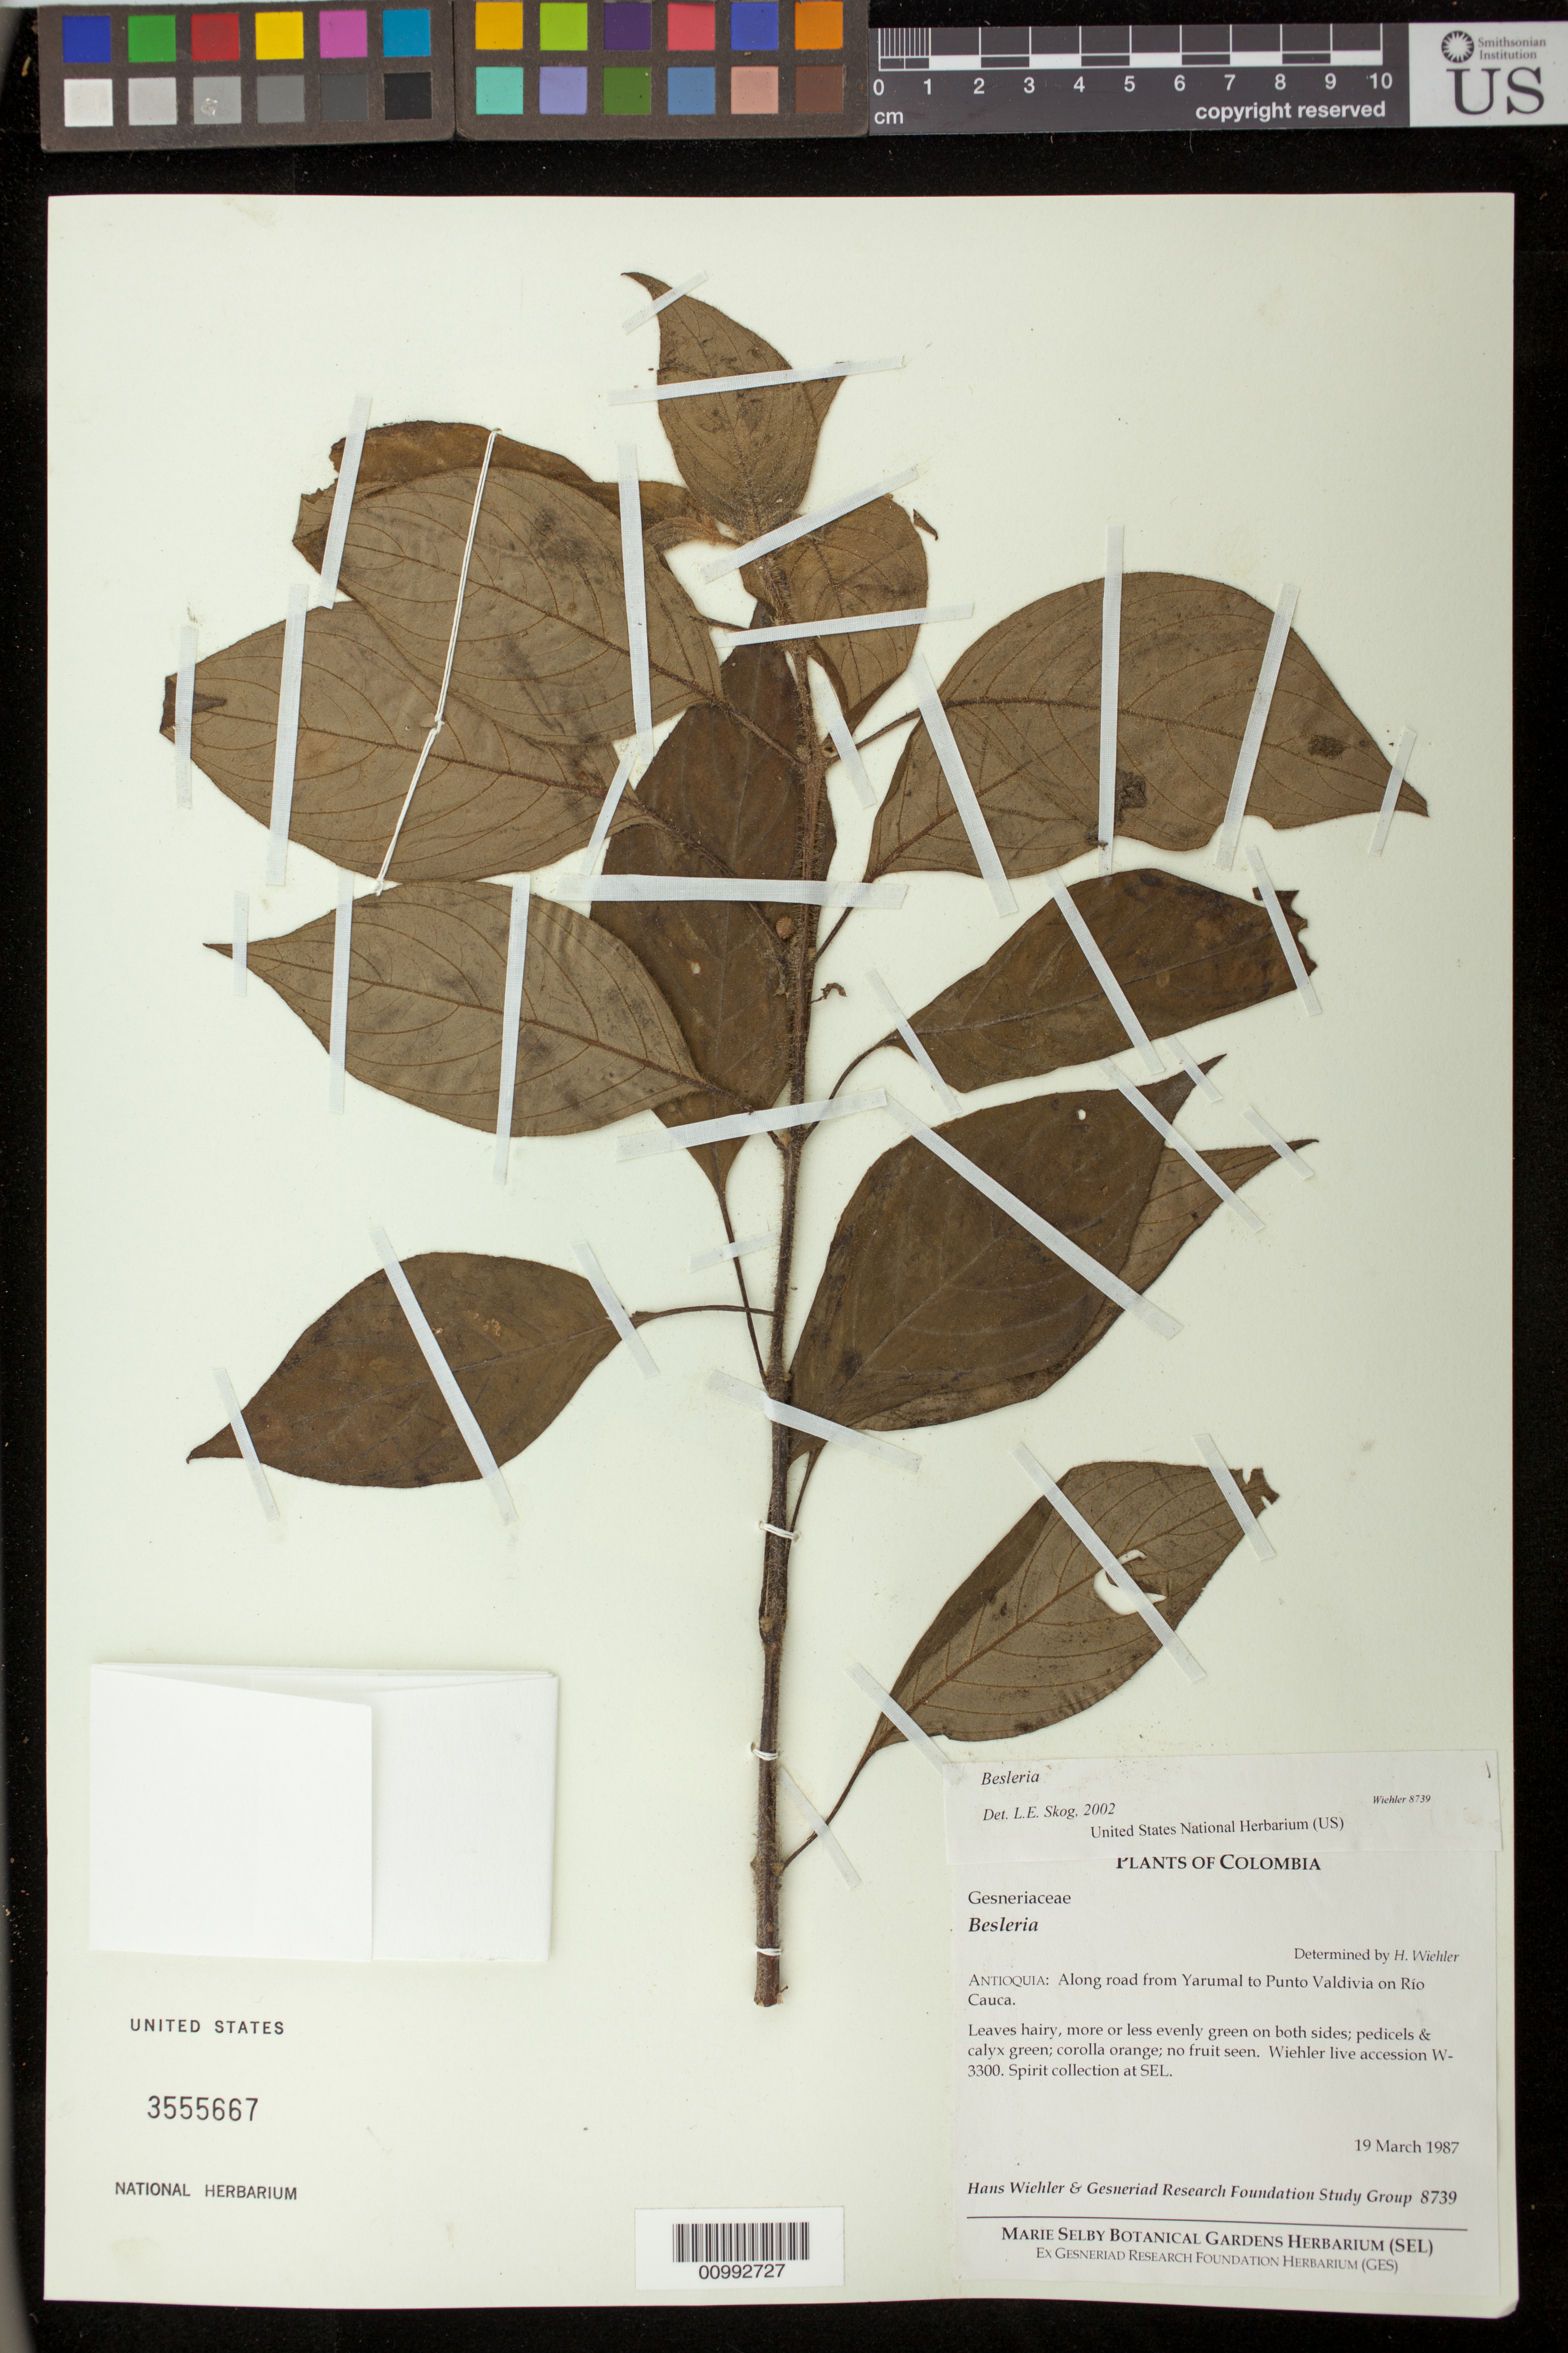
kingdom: Plantae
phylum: Tracheophyta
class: Magnoliopsida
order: Lamiales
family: Gesneriaceae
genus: Besleria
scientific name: Besleria sp.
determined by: Skog, Laurence E.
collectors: H. J. Wiehler & GRF Study Group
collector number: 8739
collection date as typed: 19 Mar 1987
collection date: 1987-03-19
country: Colombia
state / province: Antioquia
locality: Antioquia: along road from Yarumal to Punto Valdivia on Rio Cauca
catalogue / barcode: US 3555667